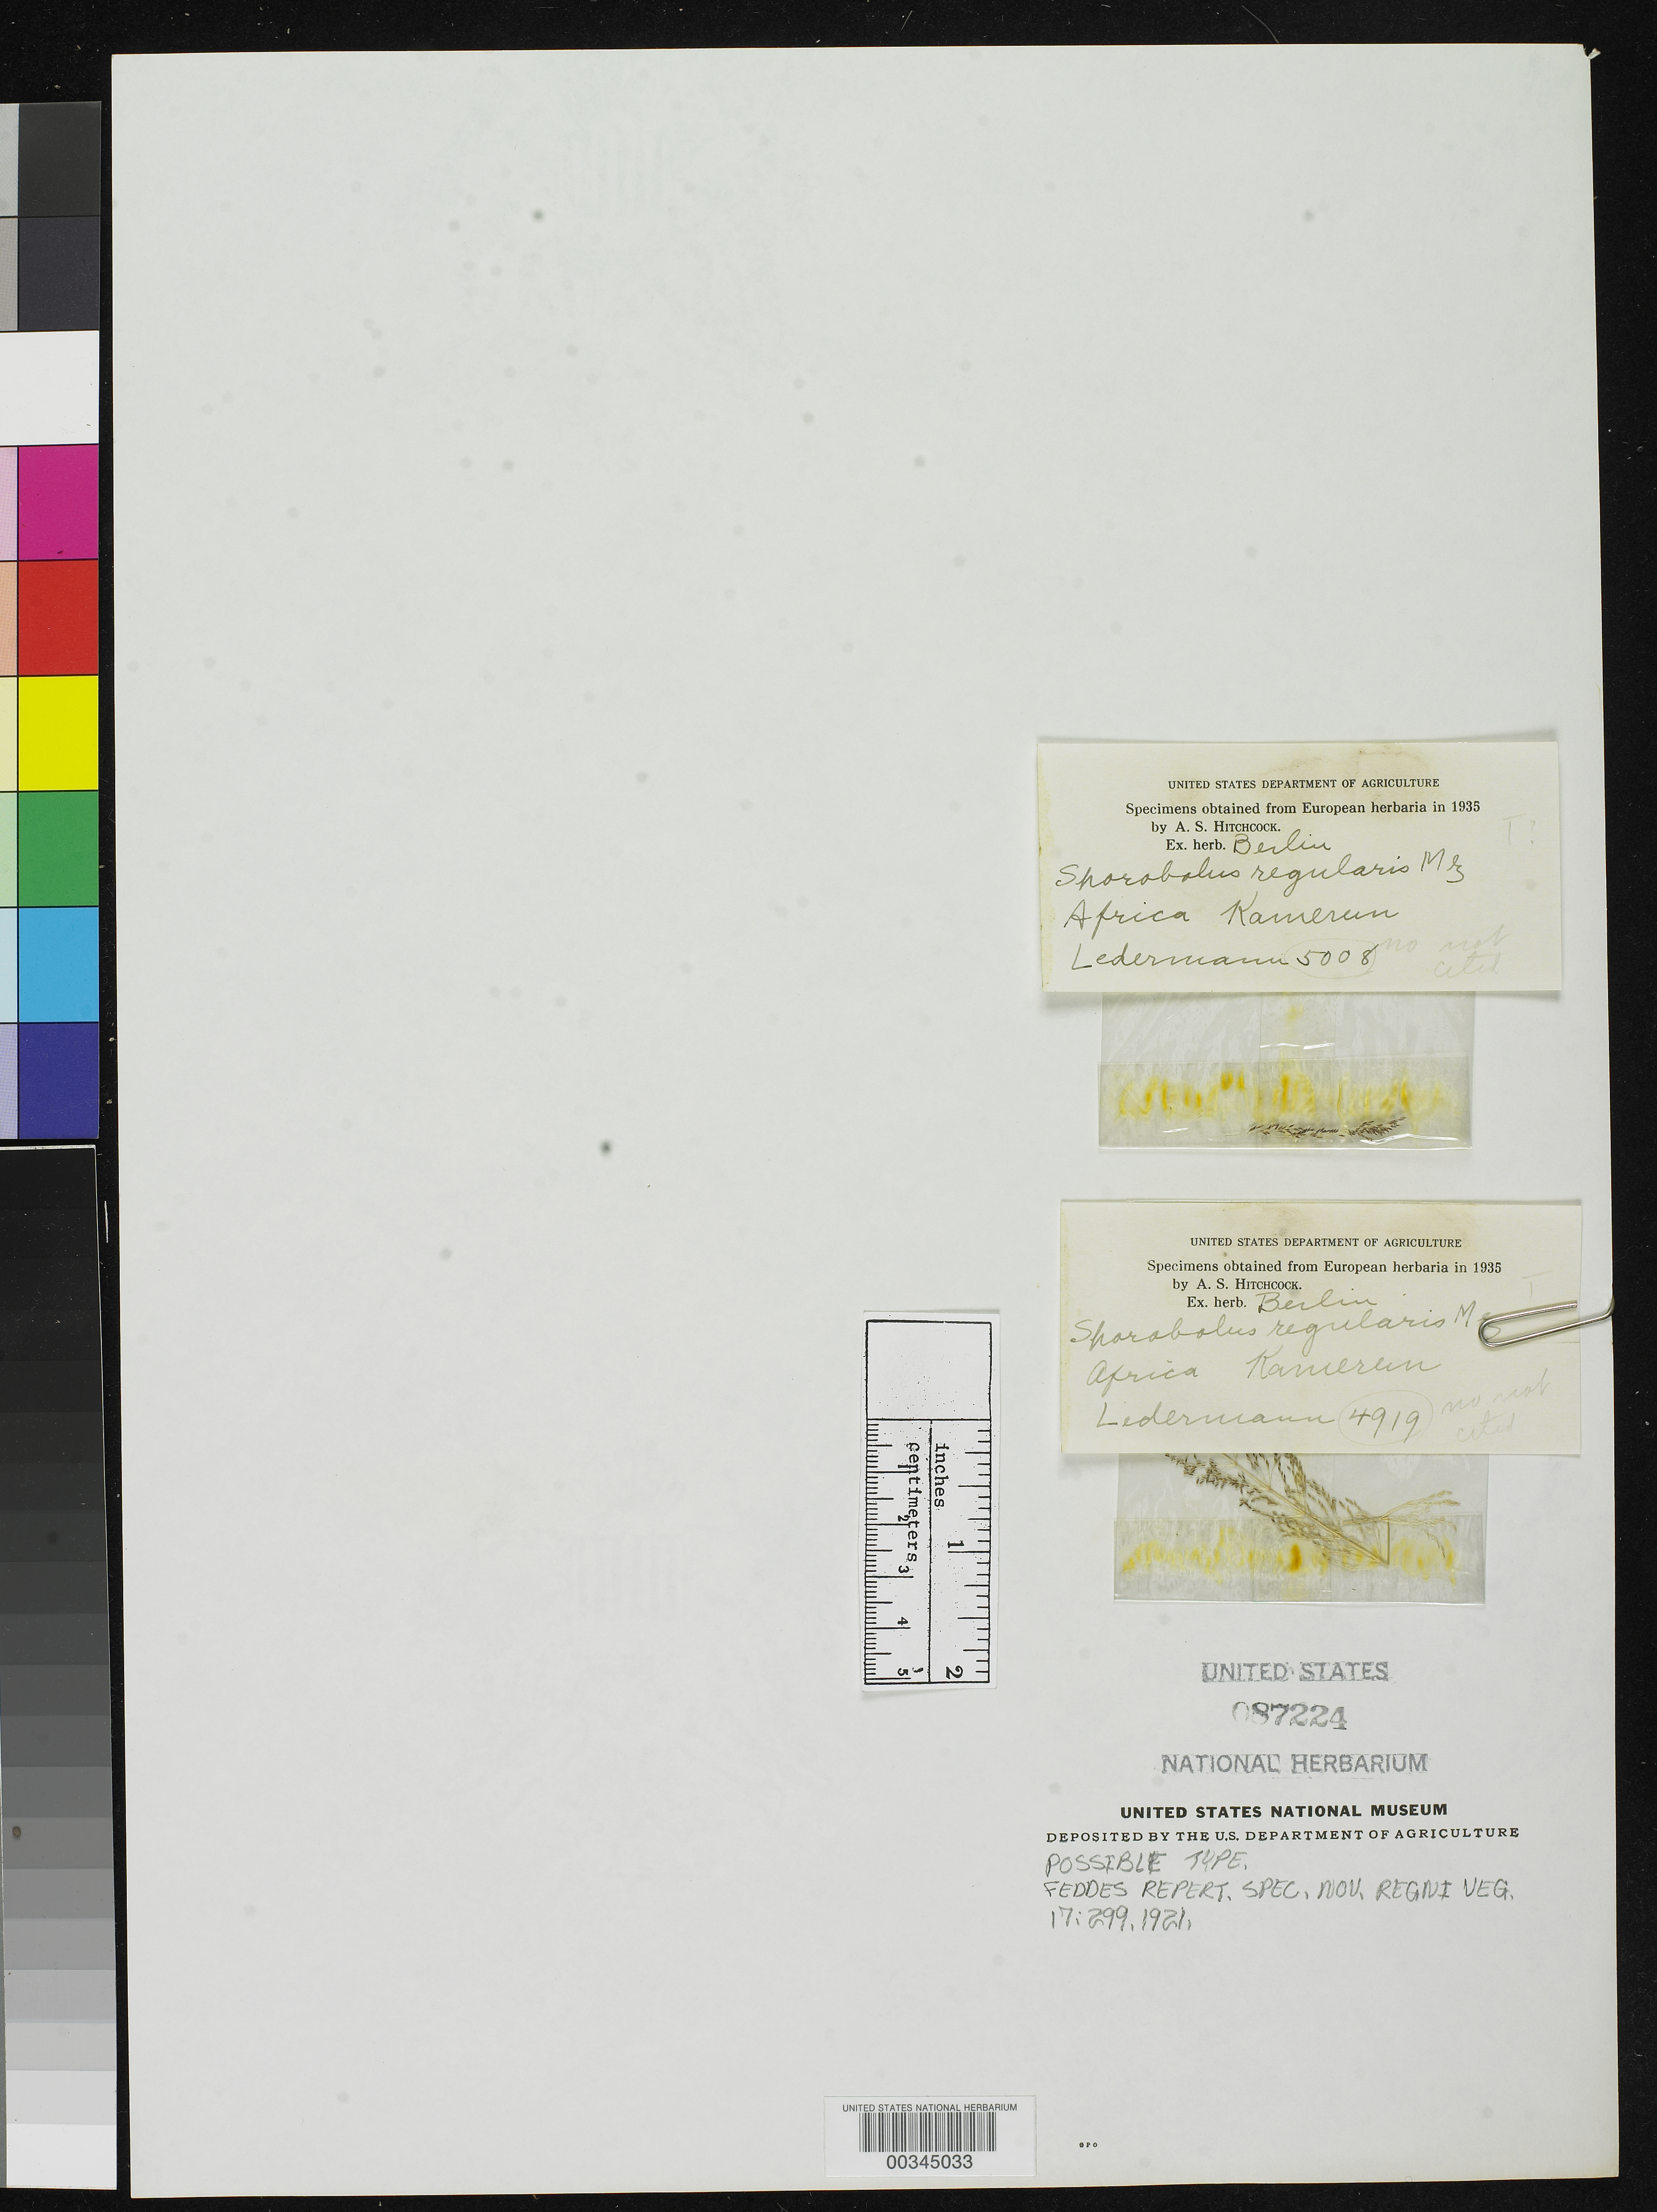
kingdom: Plantae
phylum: Tracheophyta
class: Liliopsida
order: Poales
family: Poaceae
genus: Sporobolus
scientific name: Sporobolus regularis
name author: Mez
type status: Type Fragment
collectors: C. Ledermann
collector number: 5008, 4919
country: Cameroon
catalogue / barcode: US 87224